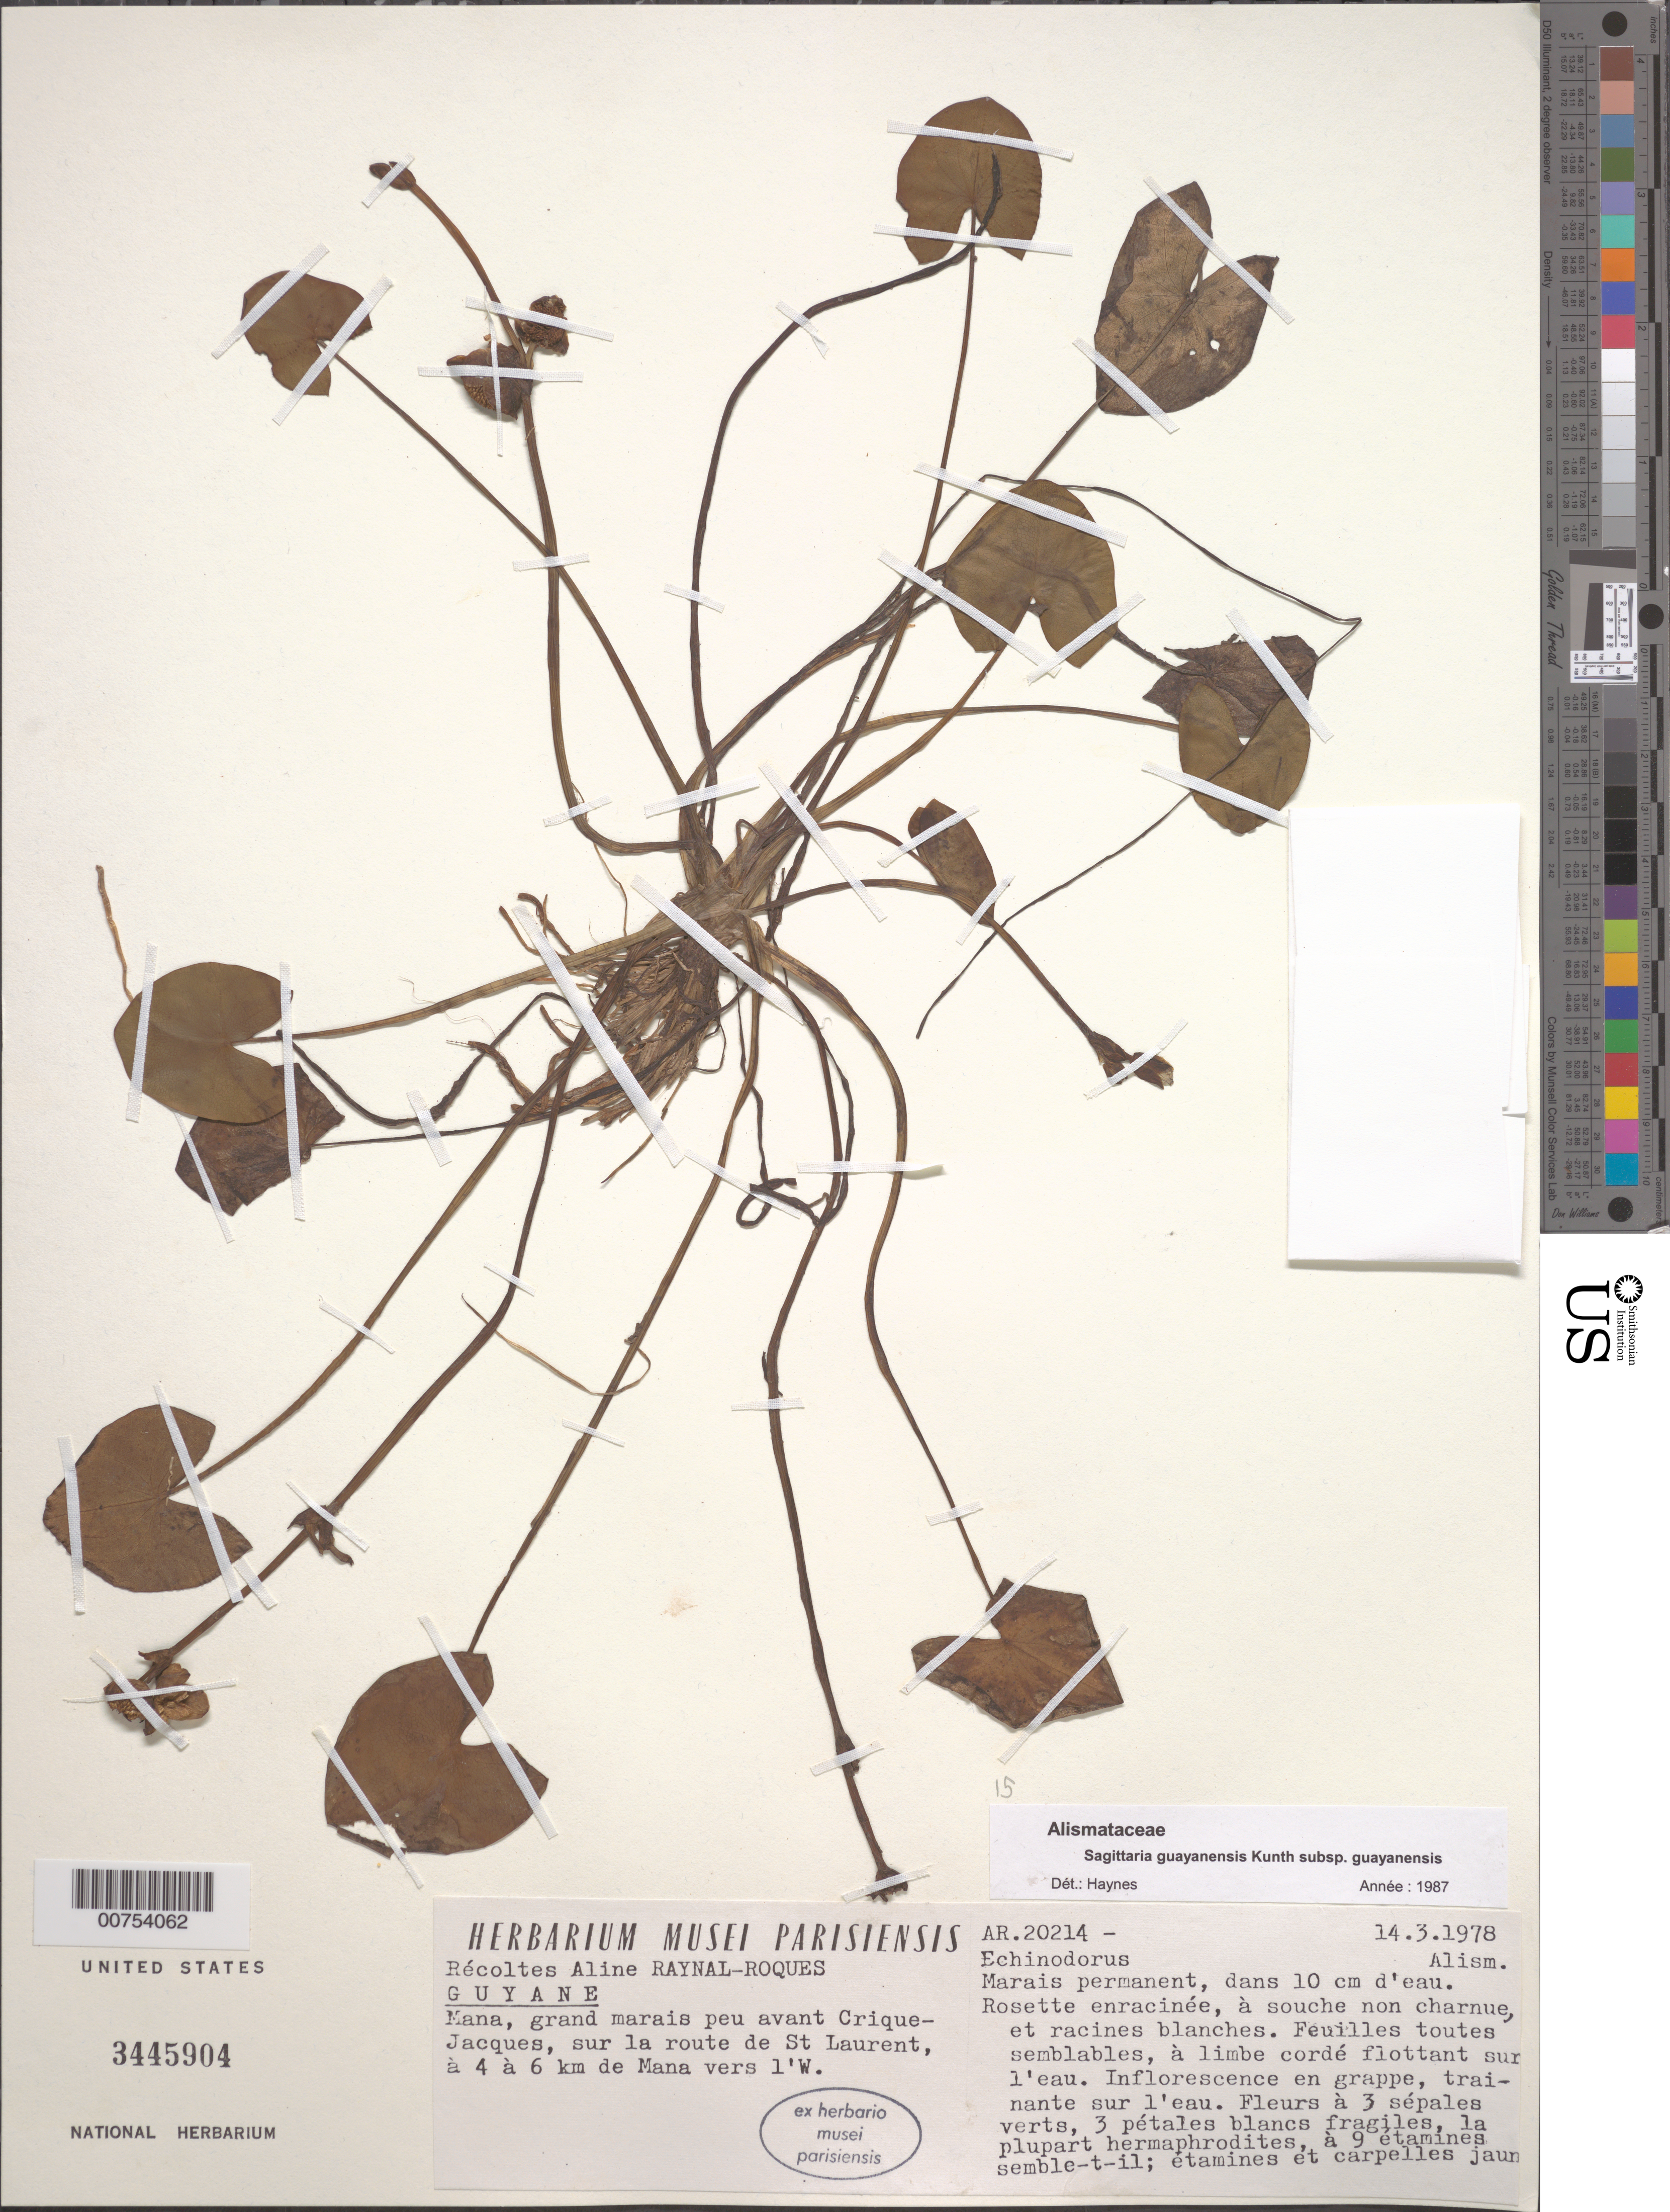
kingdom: Plantae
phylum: Tracheophyta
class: Liliopsida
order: Alismatales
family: Alismataceae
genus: Sagittaria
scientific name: Sagittaria guayanensis subsp. guayanensis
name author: Kunth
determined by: Haynes, --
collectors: A. M. Raynal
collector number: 20214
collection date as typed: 14-Mar-78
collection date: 1978-03-14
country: French Guiana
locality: Crique Jacques, sur la route de St. Laurent, 4-6 km W de Mana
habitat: Marsh, in 10 cm of water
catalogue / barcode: US 3445904